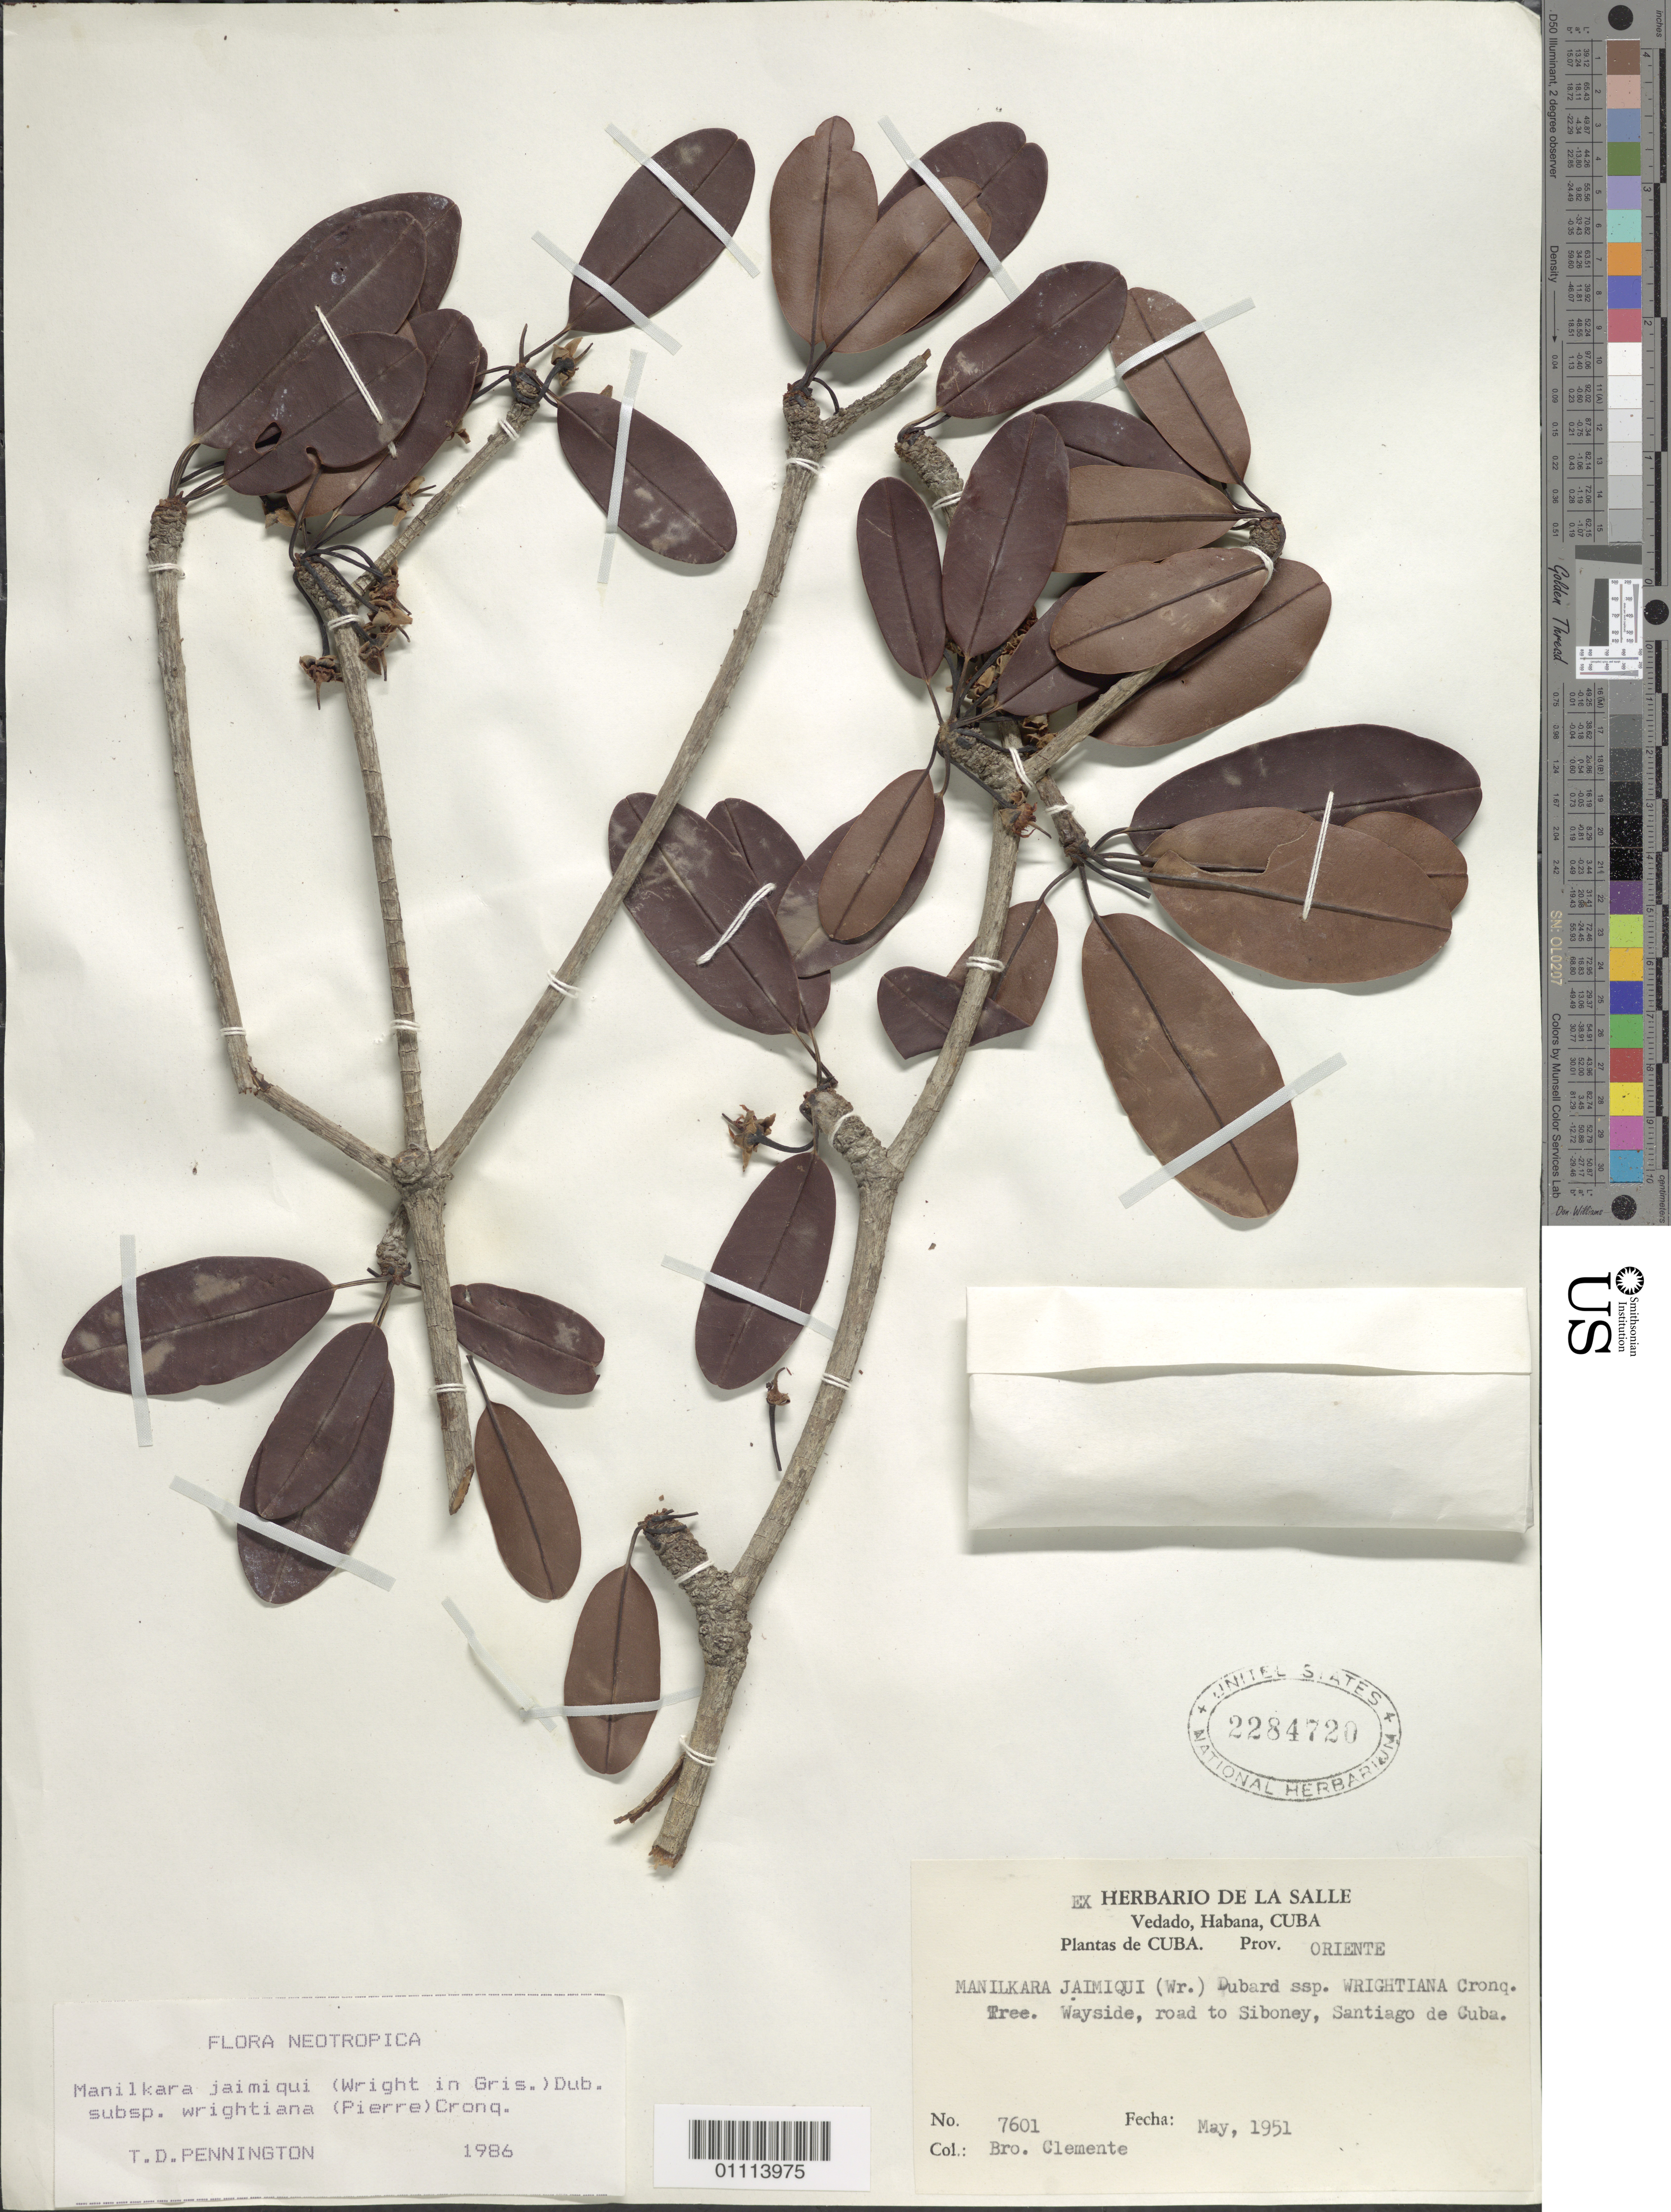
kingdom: Plantae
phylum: Tracheophyta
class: Magnoliopsida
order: Ericales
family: Sapotaceae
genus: Manilkara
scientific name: Manilkara jaimiqui subsp. wrightiana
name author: (Pierre) Cronq.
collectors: B. Clement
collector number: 7601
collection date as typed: May 1951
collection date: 1951-05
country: Cuba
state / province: Santiago de Cuba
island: Cuba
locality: Wayside, road to Siboney, Santiago de Cuba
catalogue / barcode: US 2284720